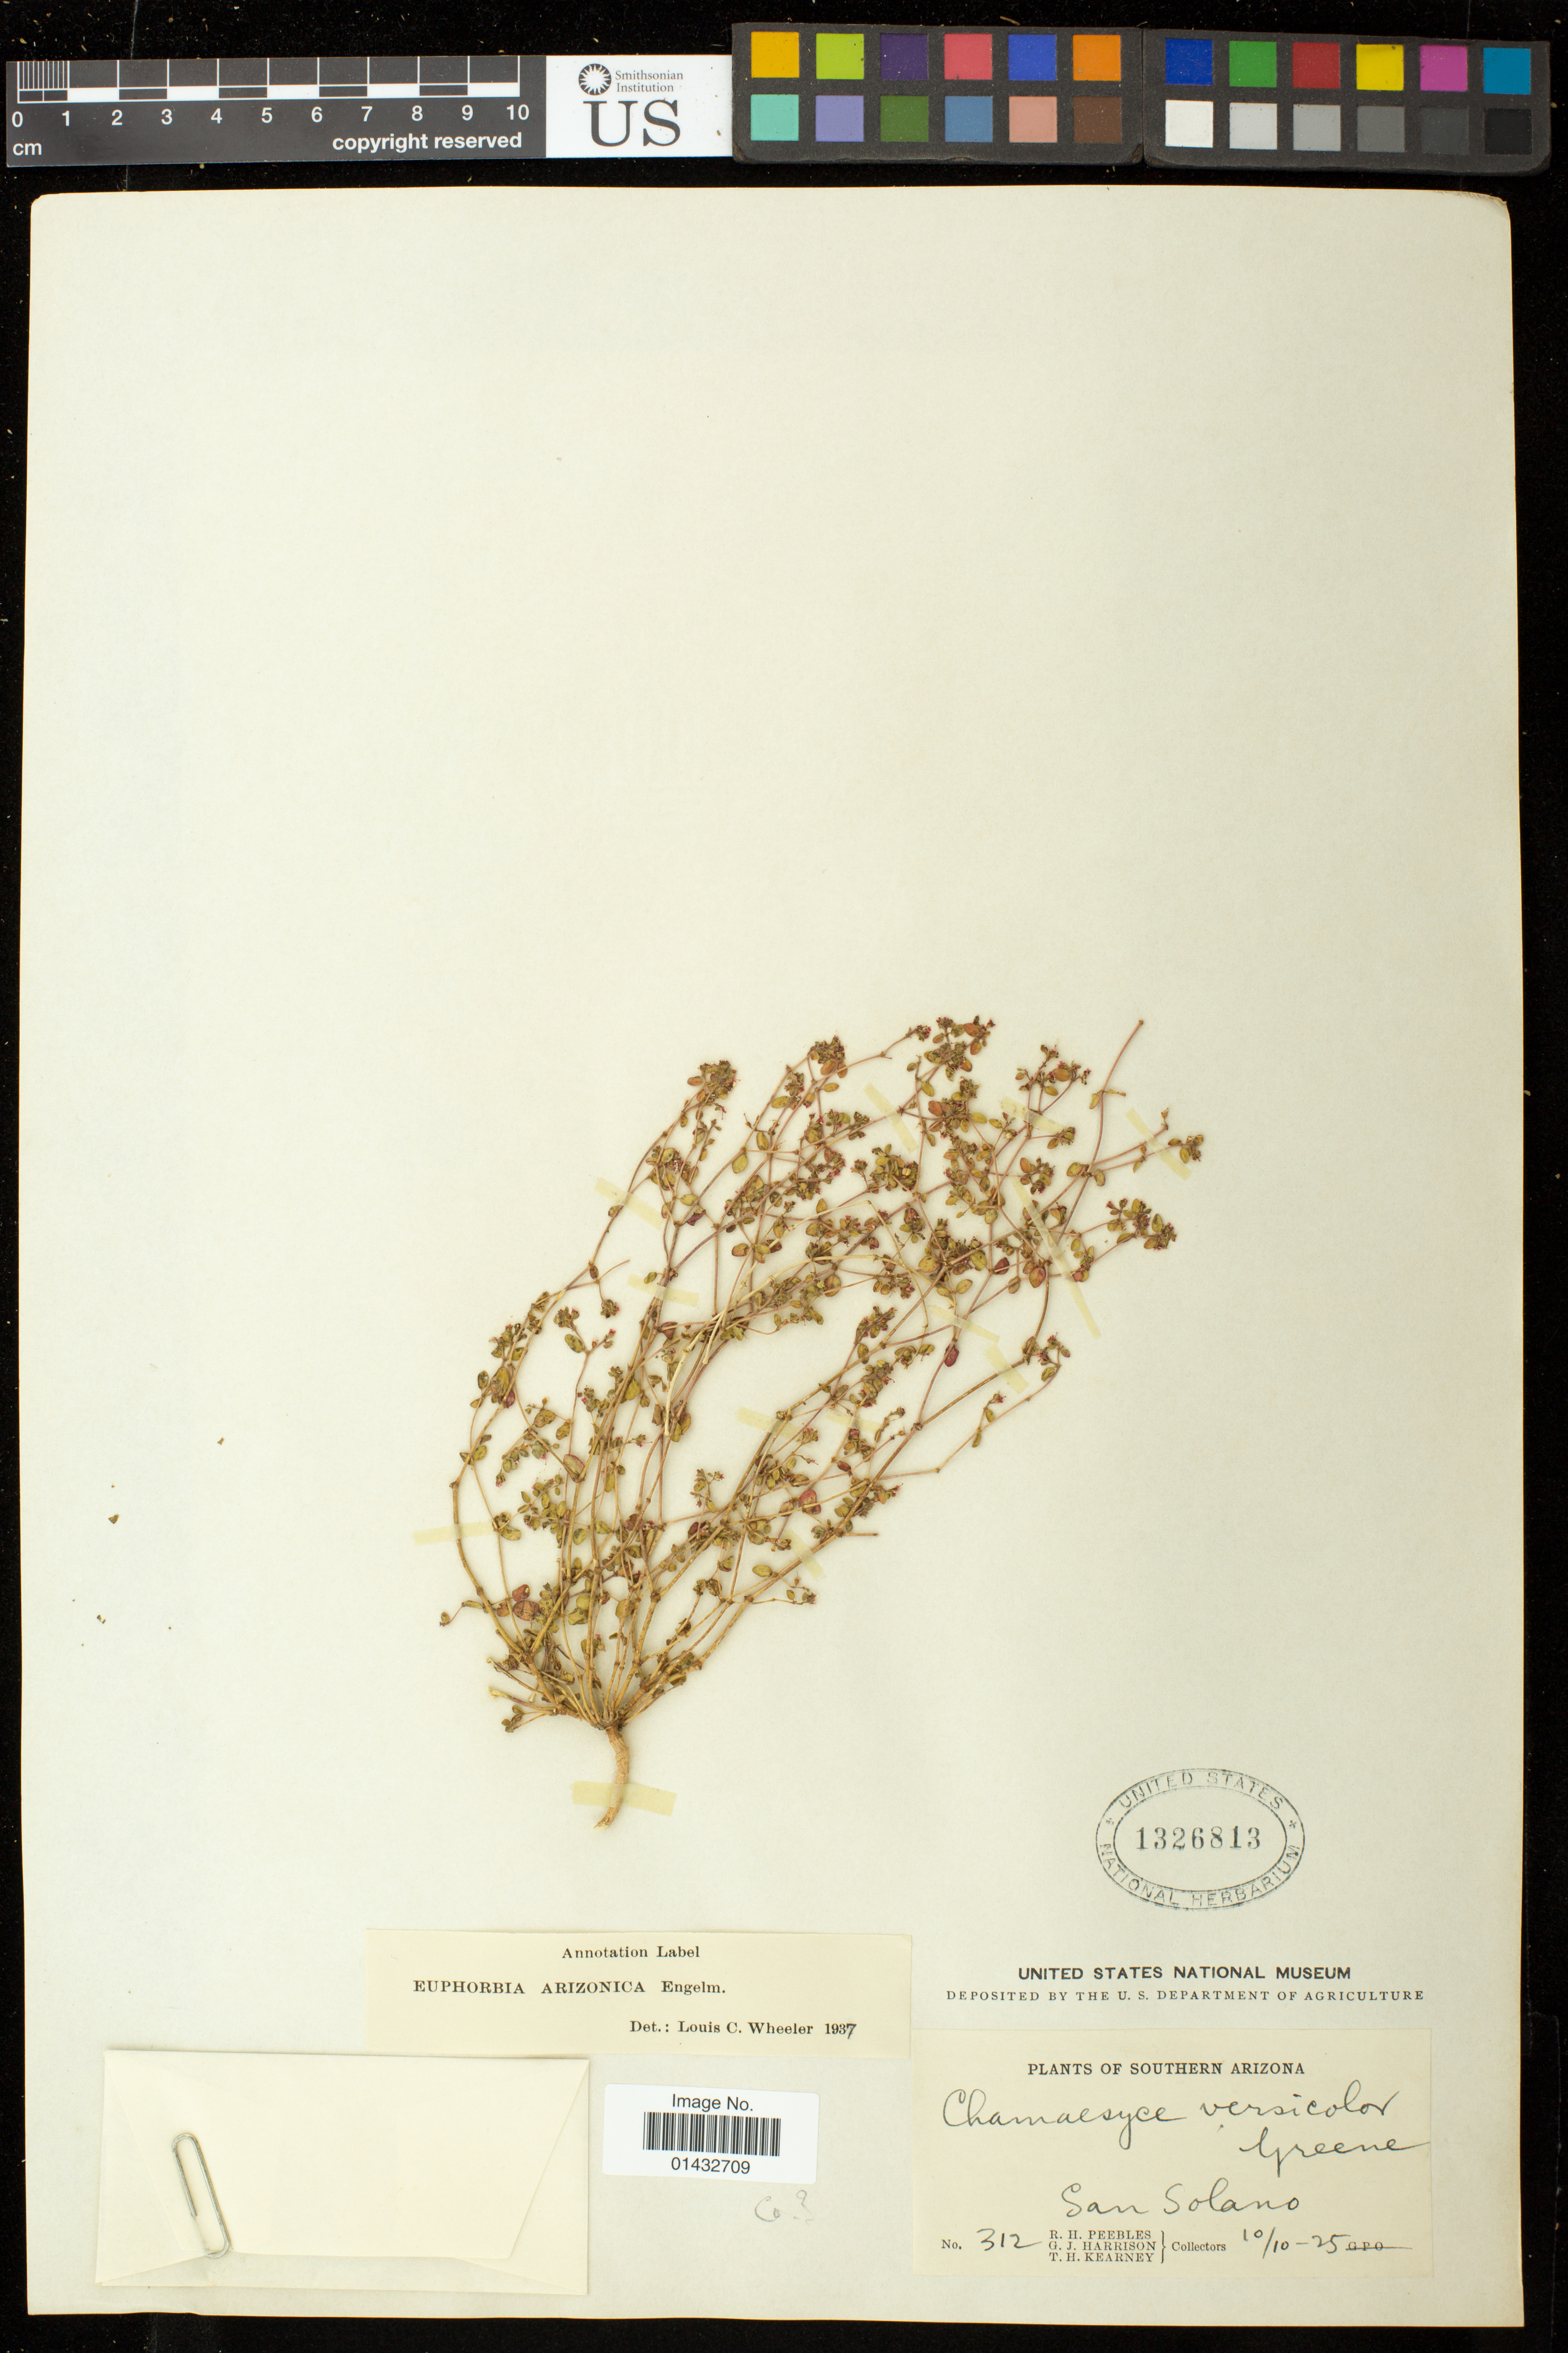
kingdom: Plantae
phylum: Tracheophyta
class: Magnoliopsida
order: Malpighiales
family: Euphorbiaceae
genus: Euphorbia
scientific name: Euphorbia arizonica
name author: Engelm.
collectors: R. H. Peebles, G. J. Harrison & T. H. Kearney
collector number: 312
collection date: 1925-10-10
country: United States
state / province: Arizona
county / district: Pima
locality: San Solano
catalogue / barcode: US 1326813